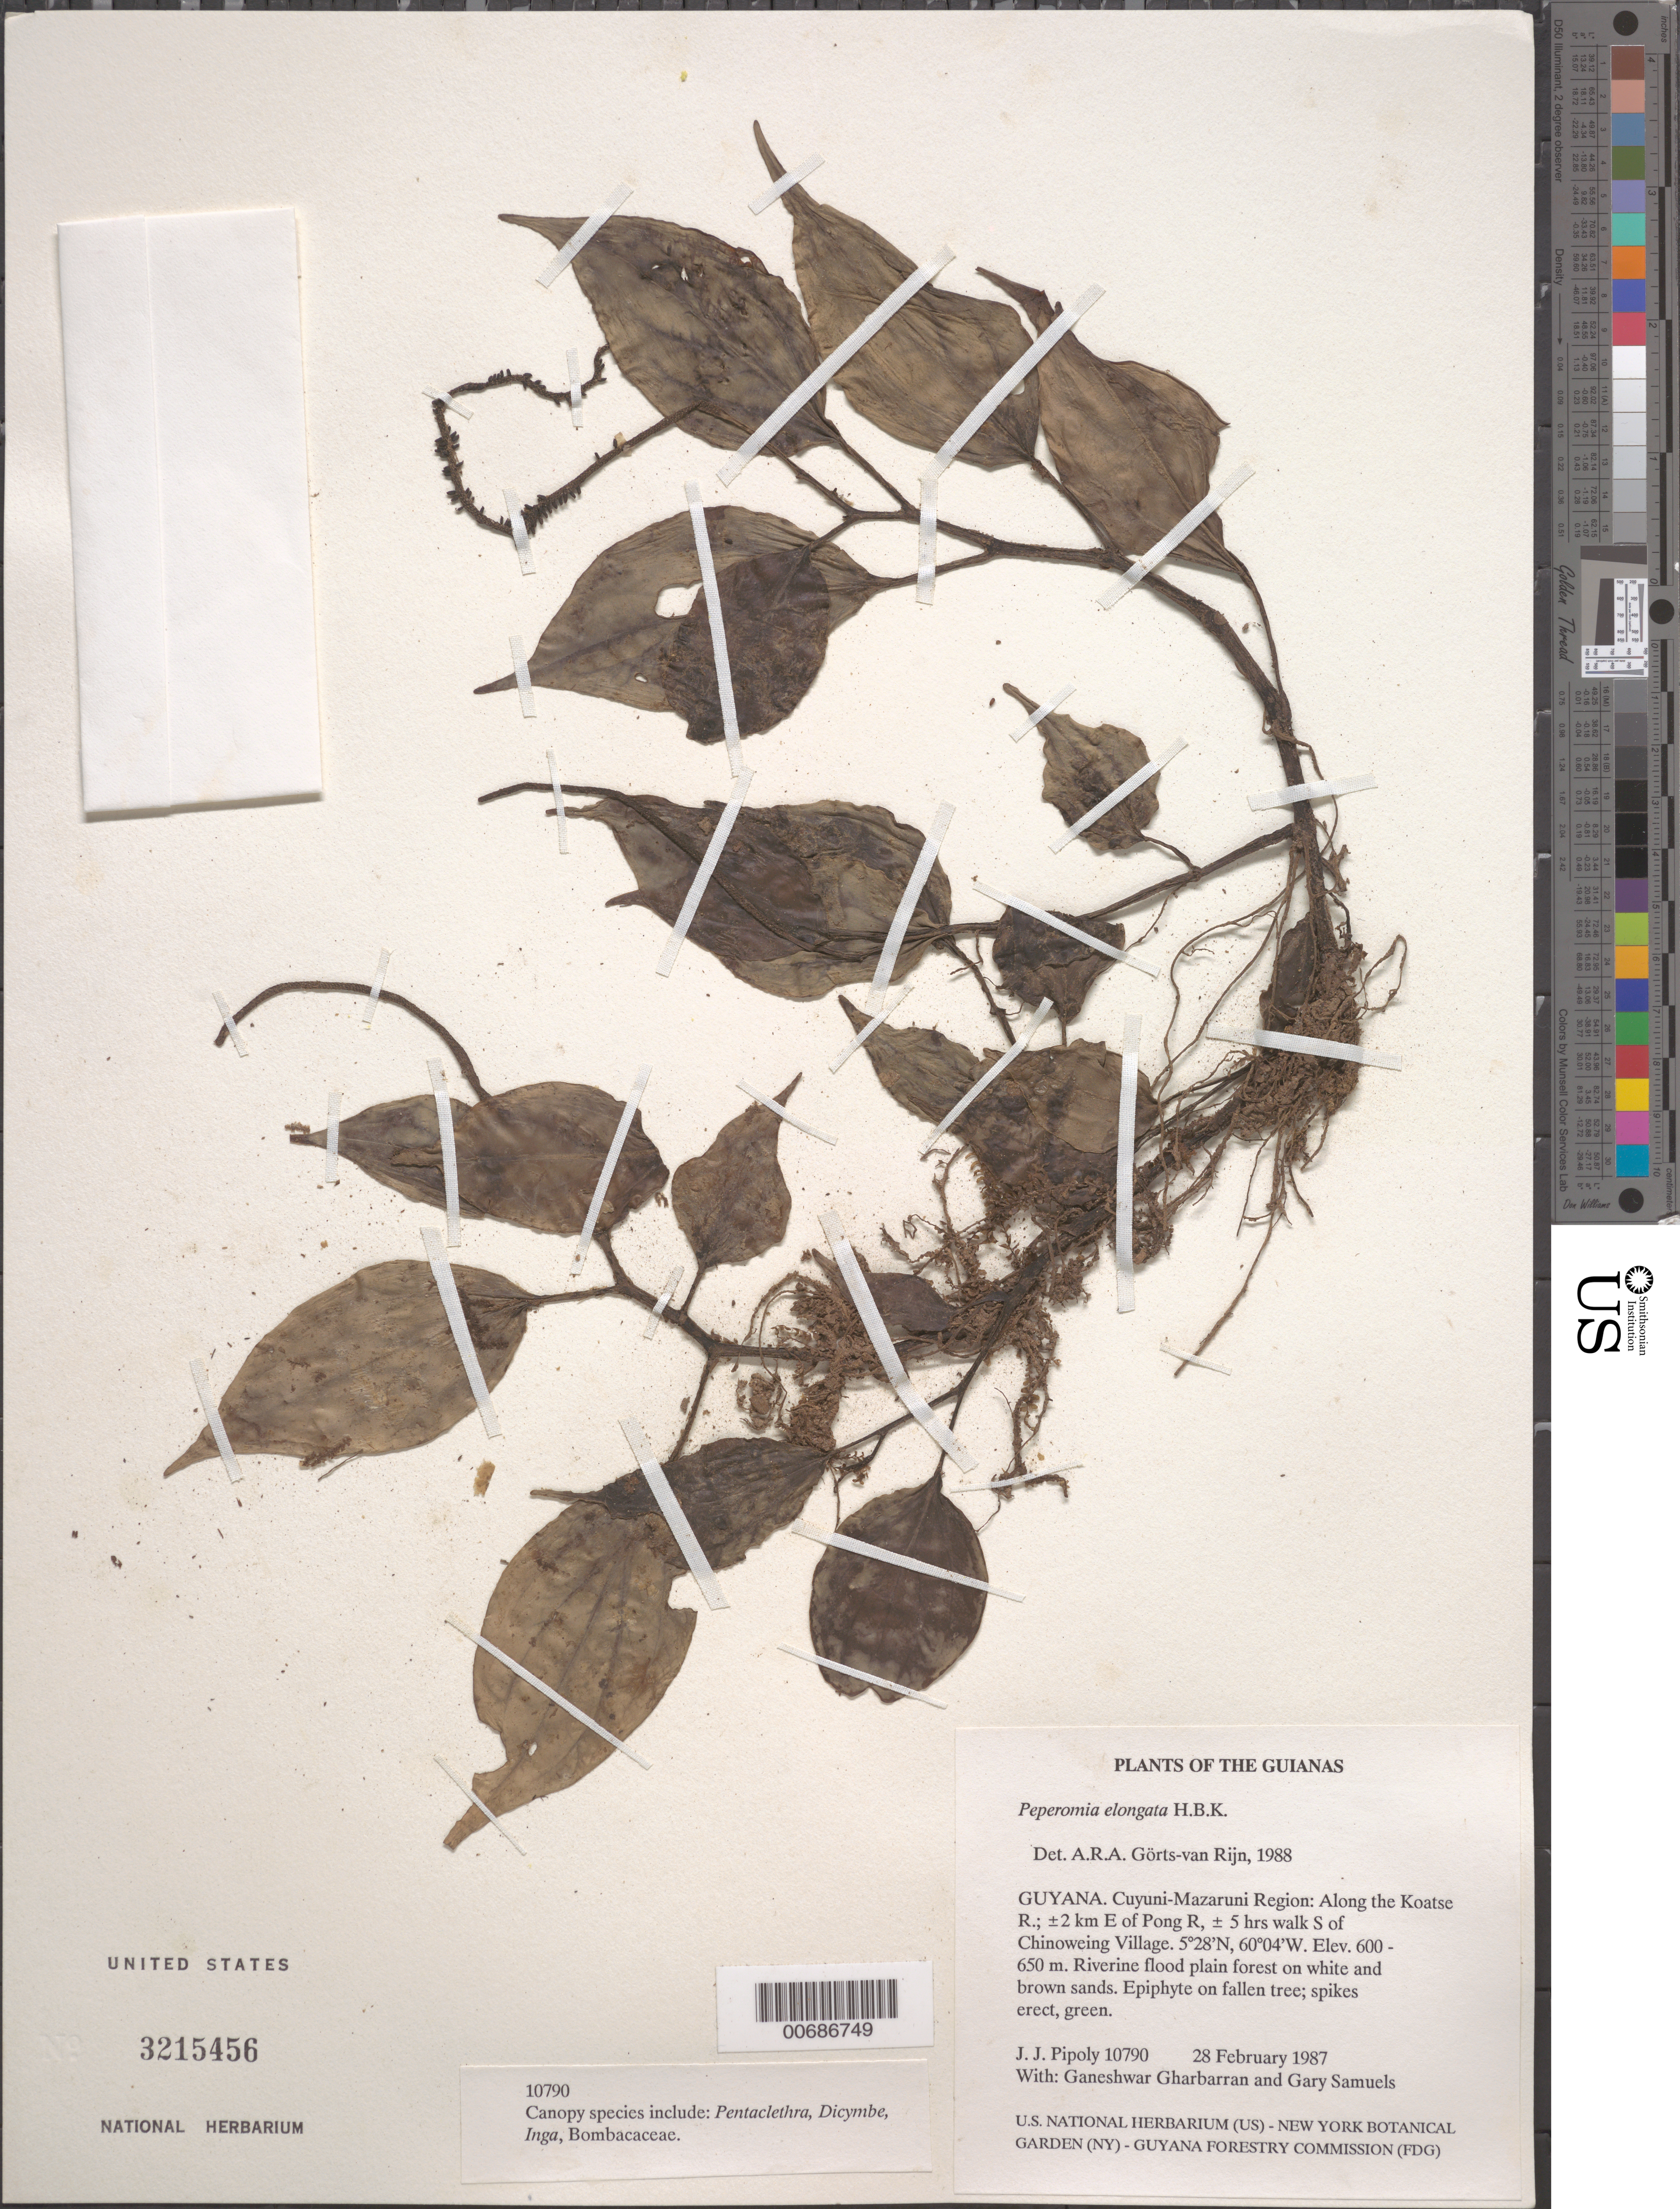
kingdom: Plantae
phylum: Tracheophyta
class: Magnoliopsida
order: Piperales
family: Piperaceae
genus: Peperomia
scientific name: Peperomia elongata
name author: Kunth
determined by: Görts-van Rijn, A. R. A.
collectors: J. J. Pipoly, G. Gharbarran & G. Samuels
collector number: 10790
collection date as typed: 28 February 1987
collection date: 1987-02-28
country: Guyana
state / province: Cuyuni-Mazaruni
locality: Along the Koatse R.; ±2 km E of Pong R, ± 5 hrs walk S of Chinoweing Village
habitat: Riverine flood plain forest on white and brown sands; canopy spp. include Pentaclethra, Dicymbe, Bombacaceae, Inga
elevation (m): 600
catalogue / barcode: US 3215456